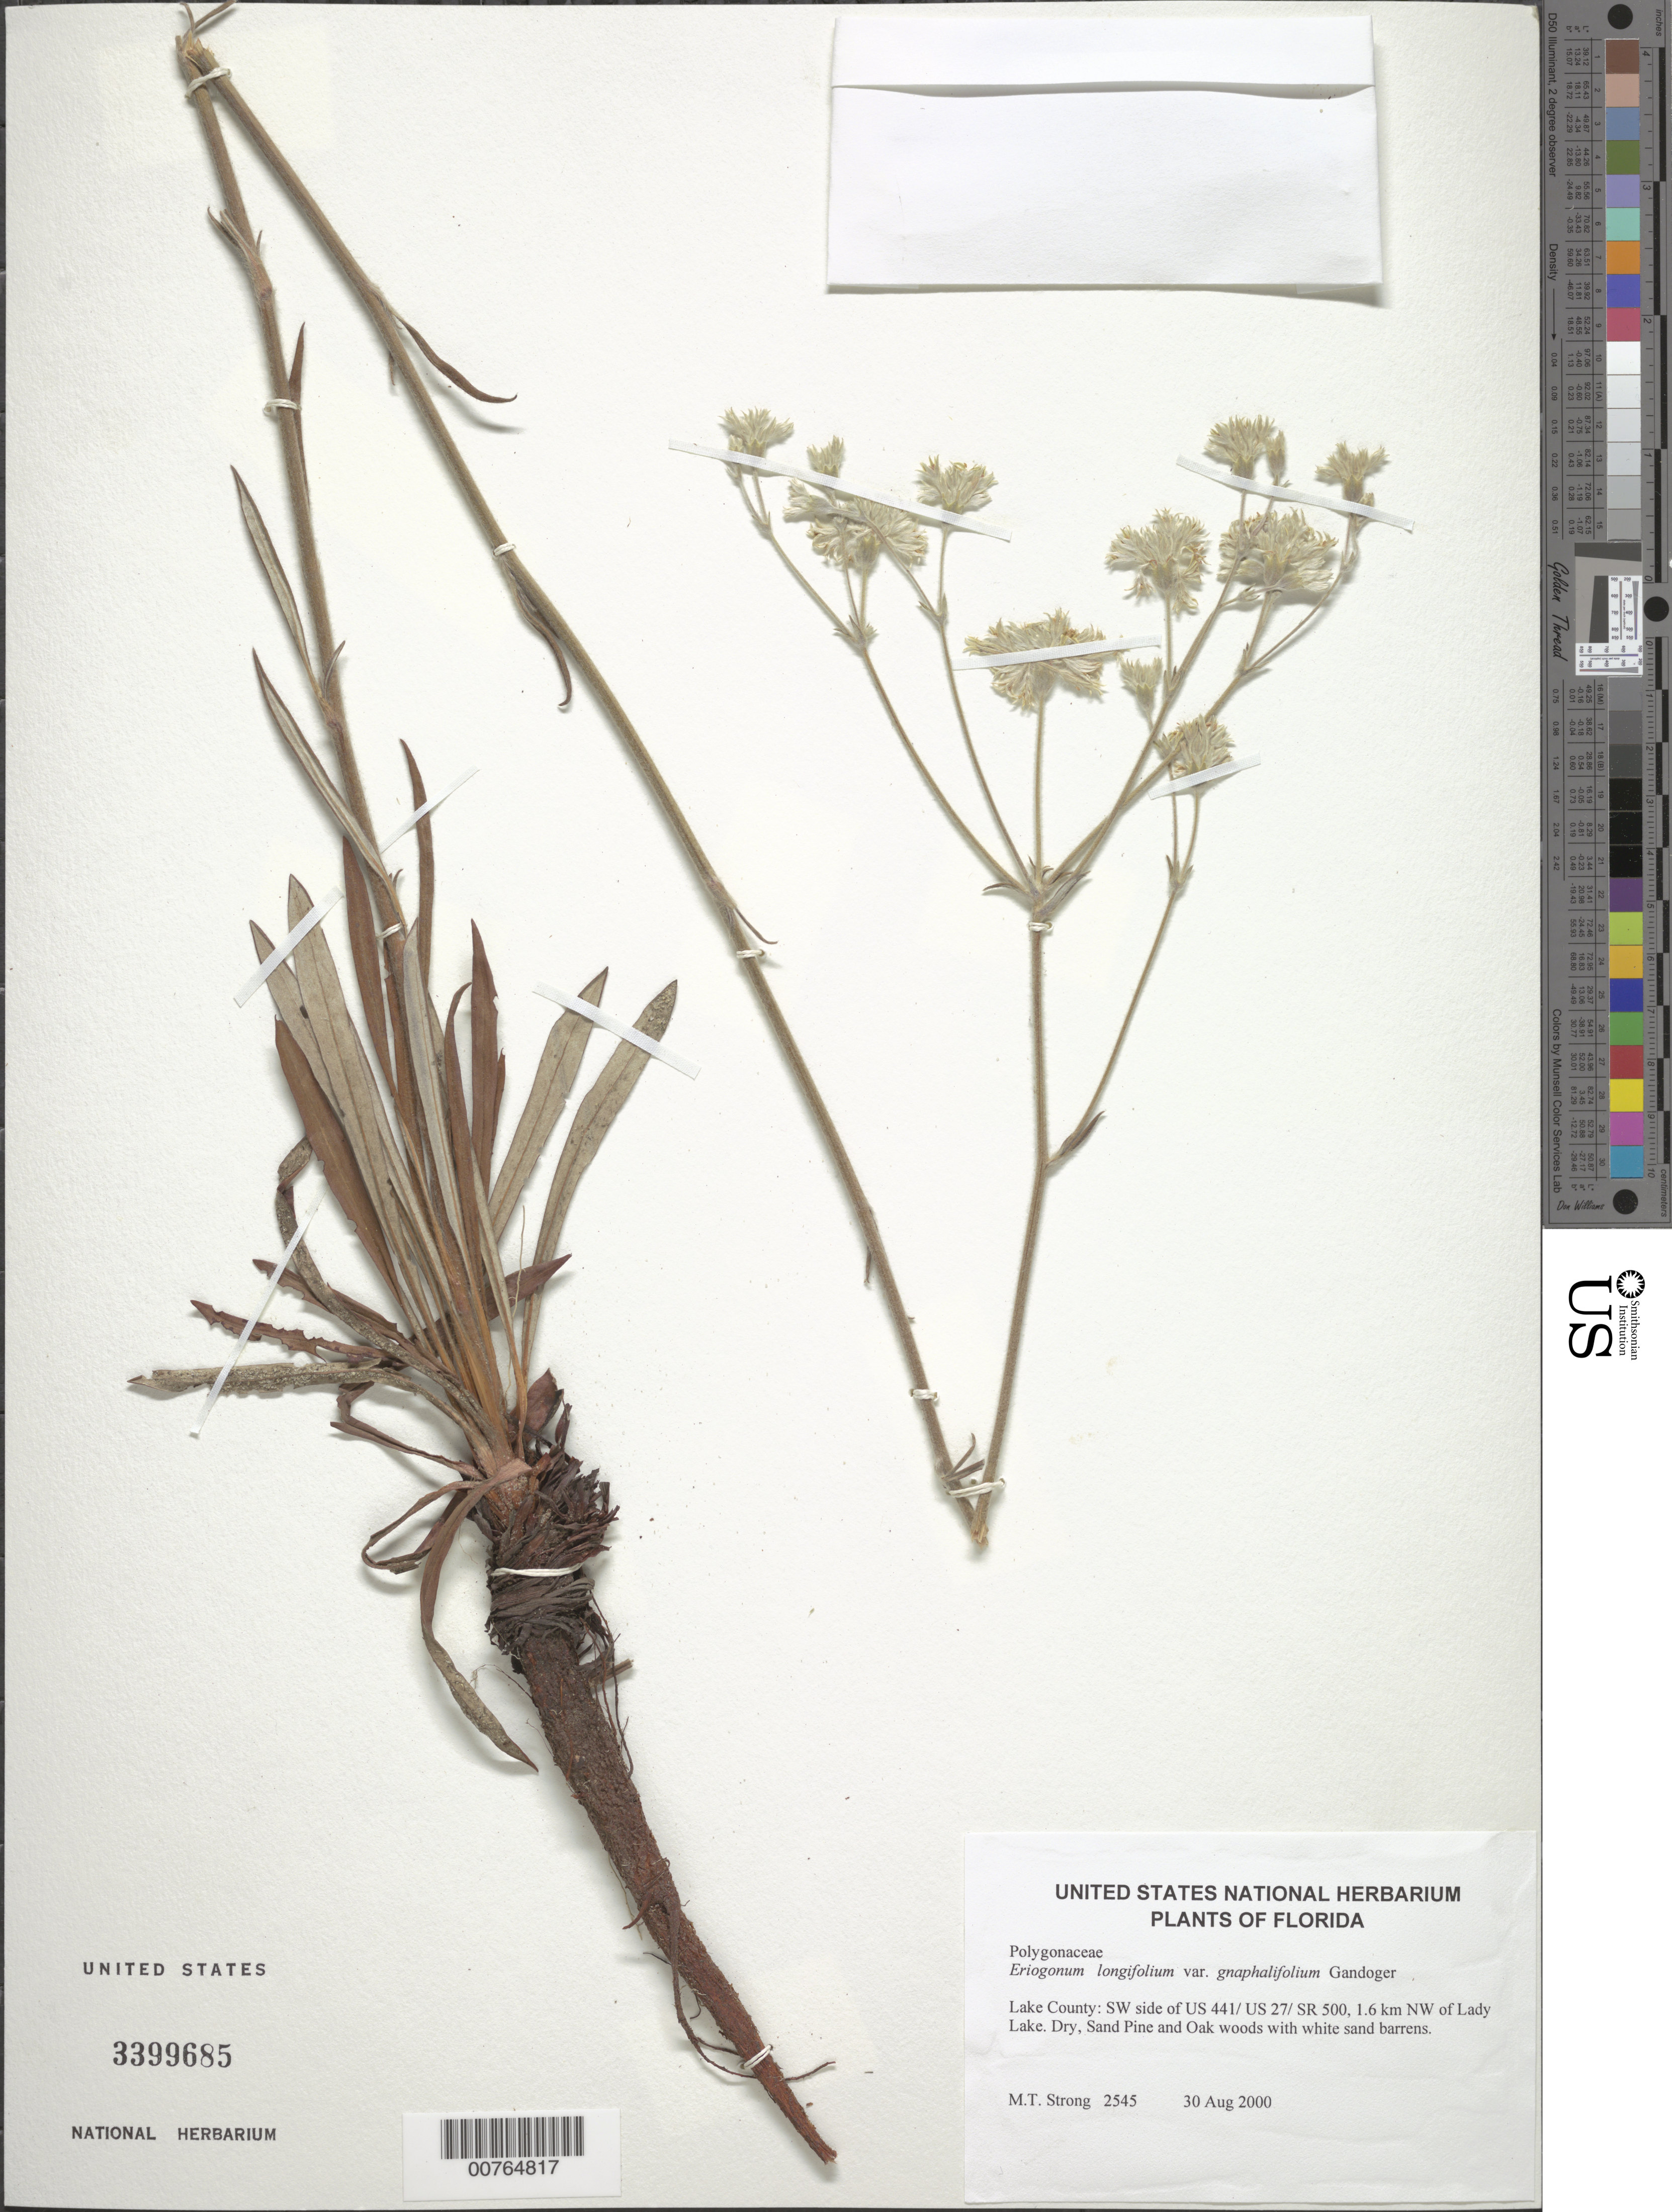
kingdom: Plantae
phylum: Tracheophyta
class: Magnoliopsida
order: Caryophyllales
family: Polygonaceae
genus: Eriogonum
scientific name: Eriogonum longifolium var. gnaphalifolium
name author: Gand.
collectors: M. T. Strong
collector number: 2545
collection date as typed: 30 Aug 2000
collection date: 2000-08-30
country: United States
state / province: Florida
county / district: Lake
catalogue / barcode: US 3399685